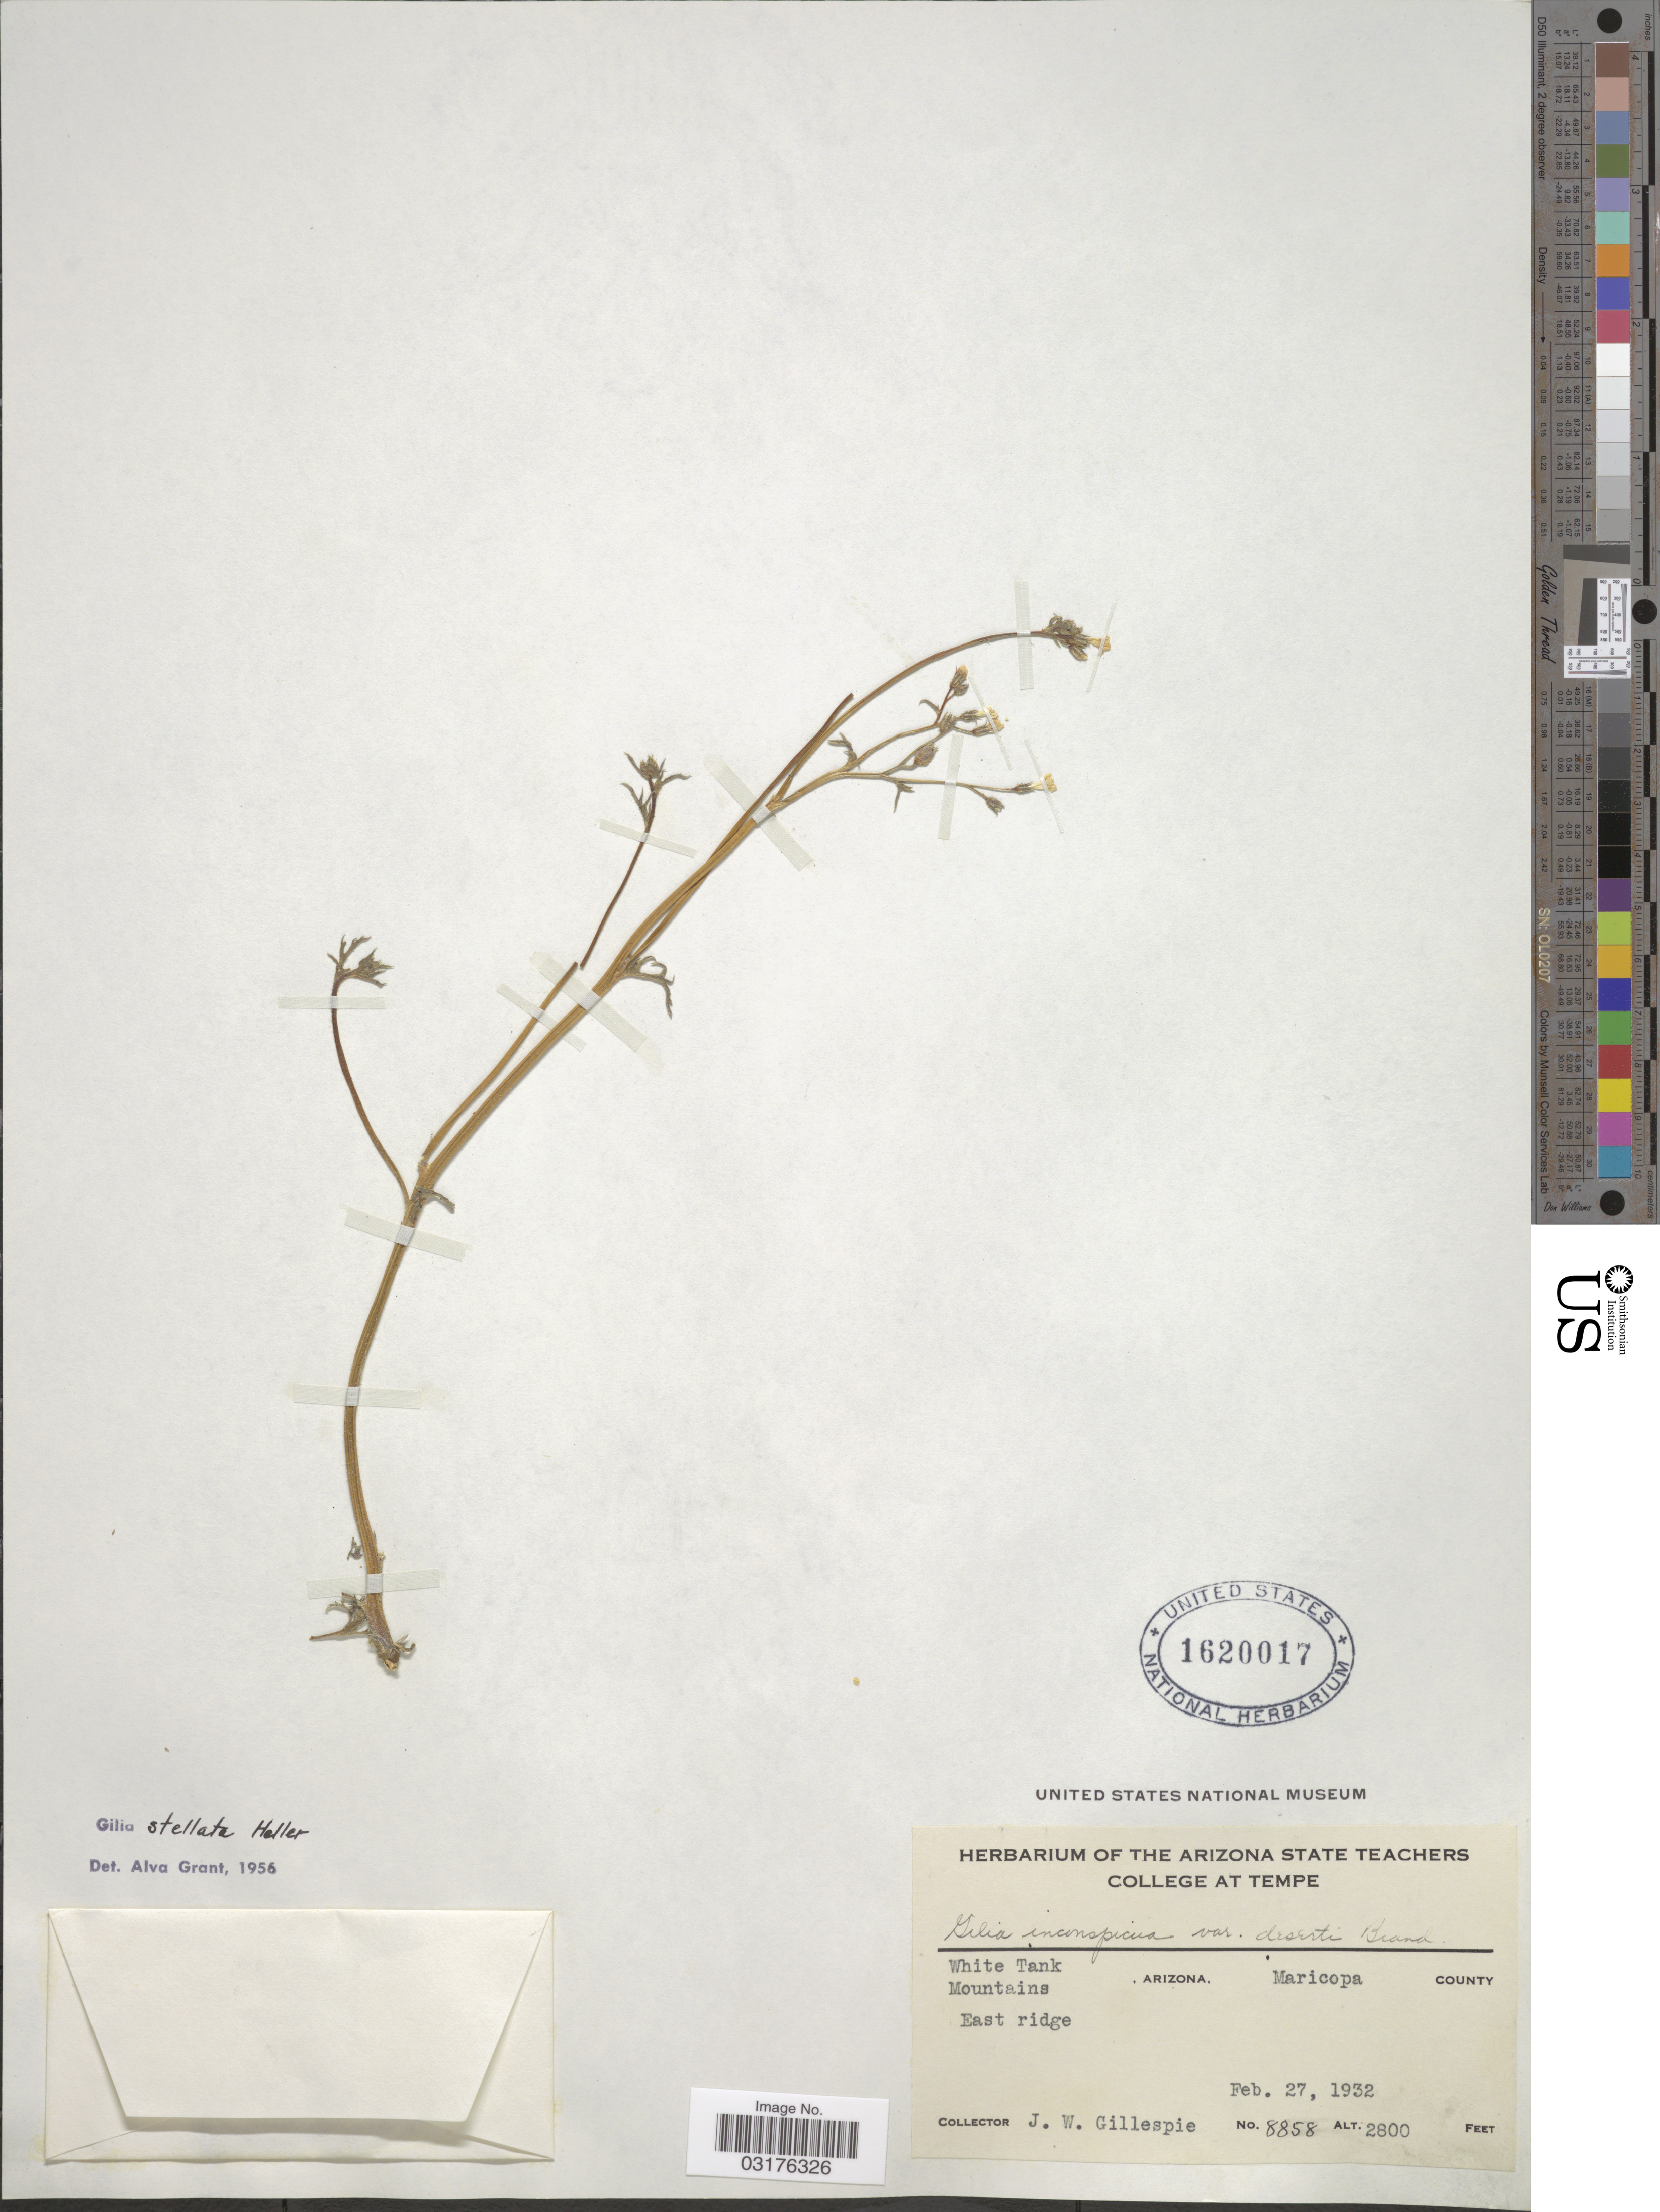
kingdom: Plantae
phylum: Tracheophyta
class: Magnoliopsida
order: Ericales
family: Polemoniaceae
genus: Gilia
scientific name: Gilia stellata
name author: A. Heller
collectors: J. W. Gillespie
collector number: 8858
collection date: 1932-02-27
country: United States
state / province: Arizona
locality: White Tank, Arizona, Maricopa County, Mountains, East ridge.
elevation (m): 853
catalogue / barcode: US 1620017